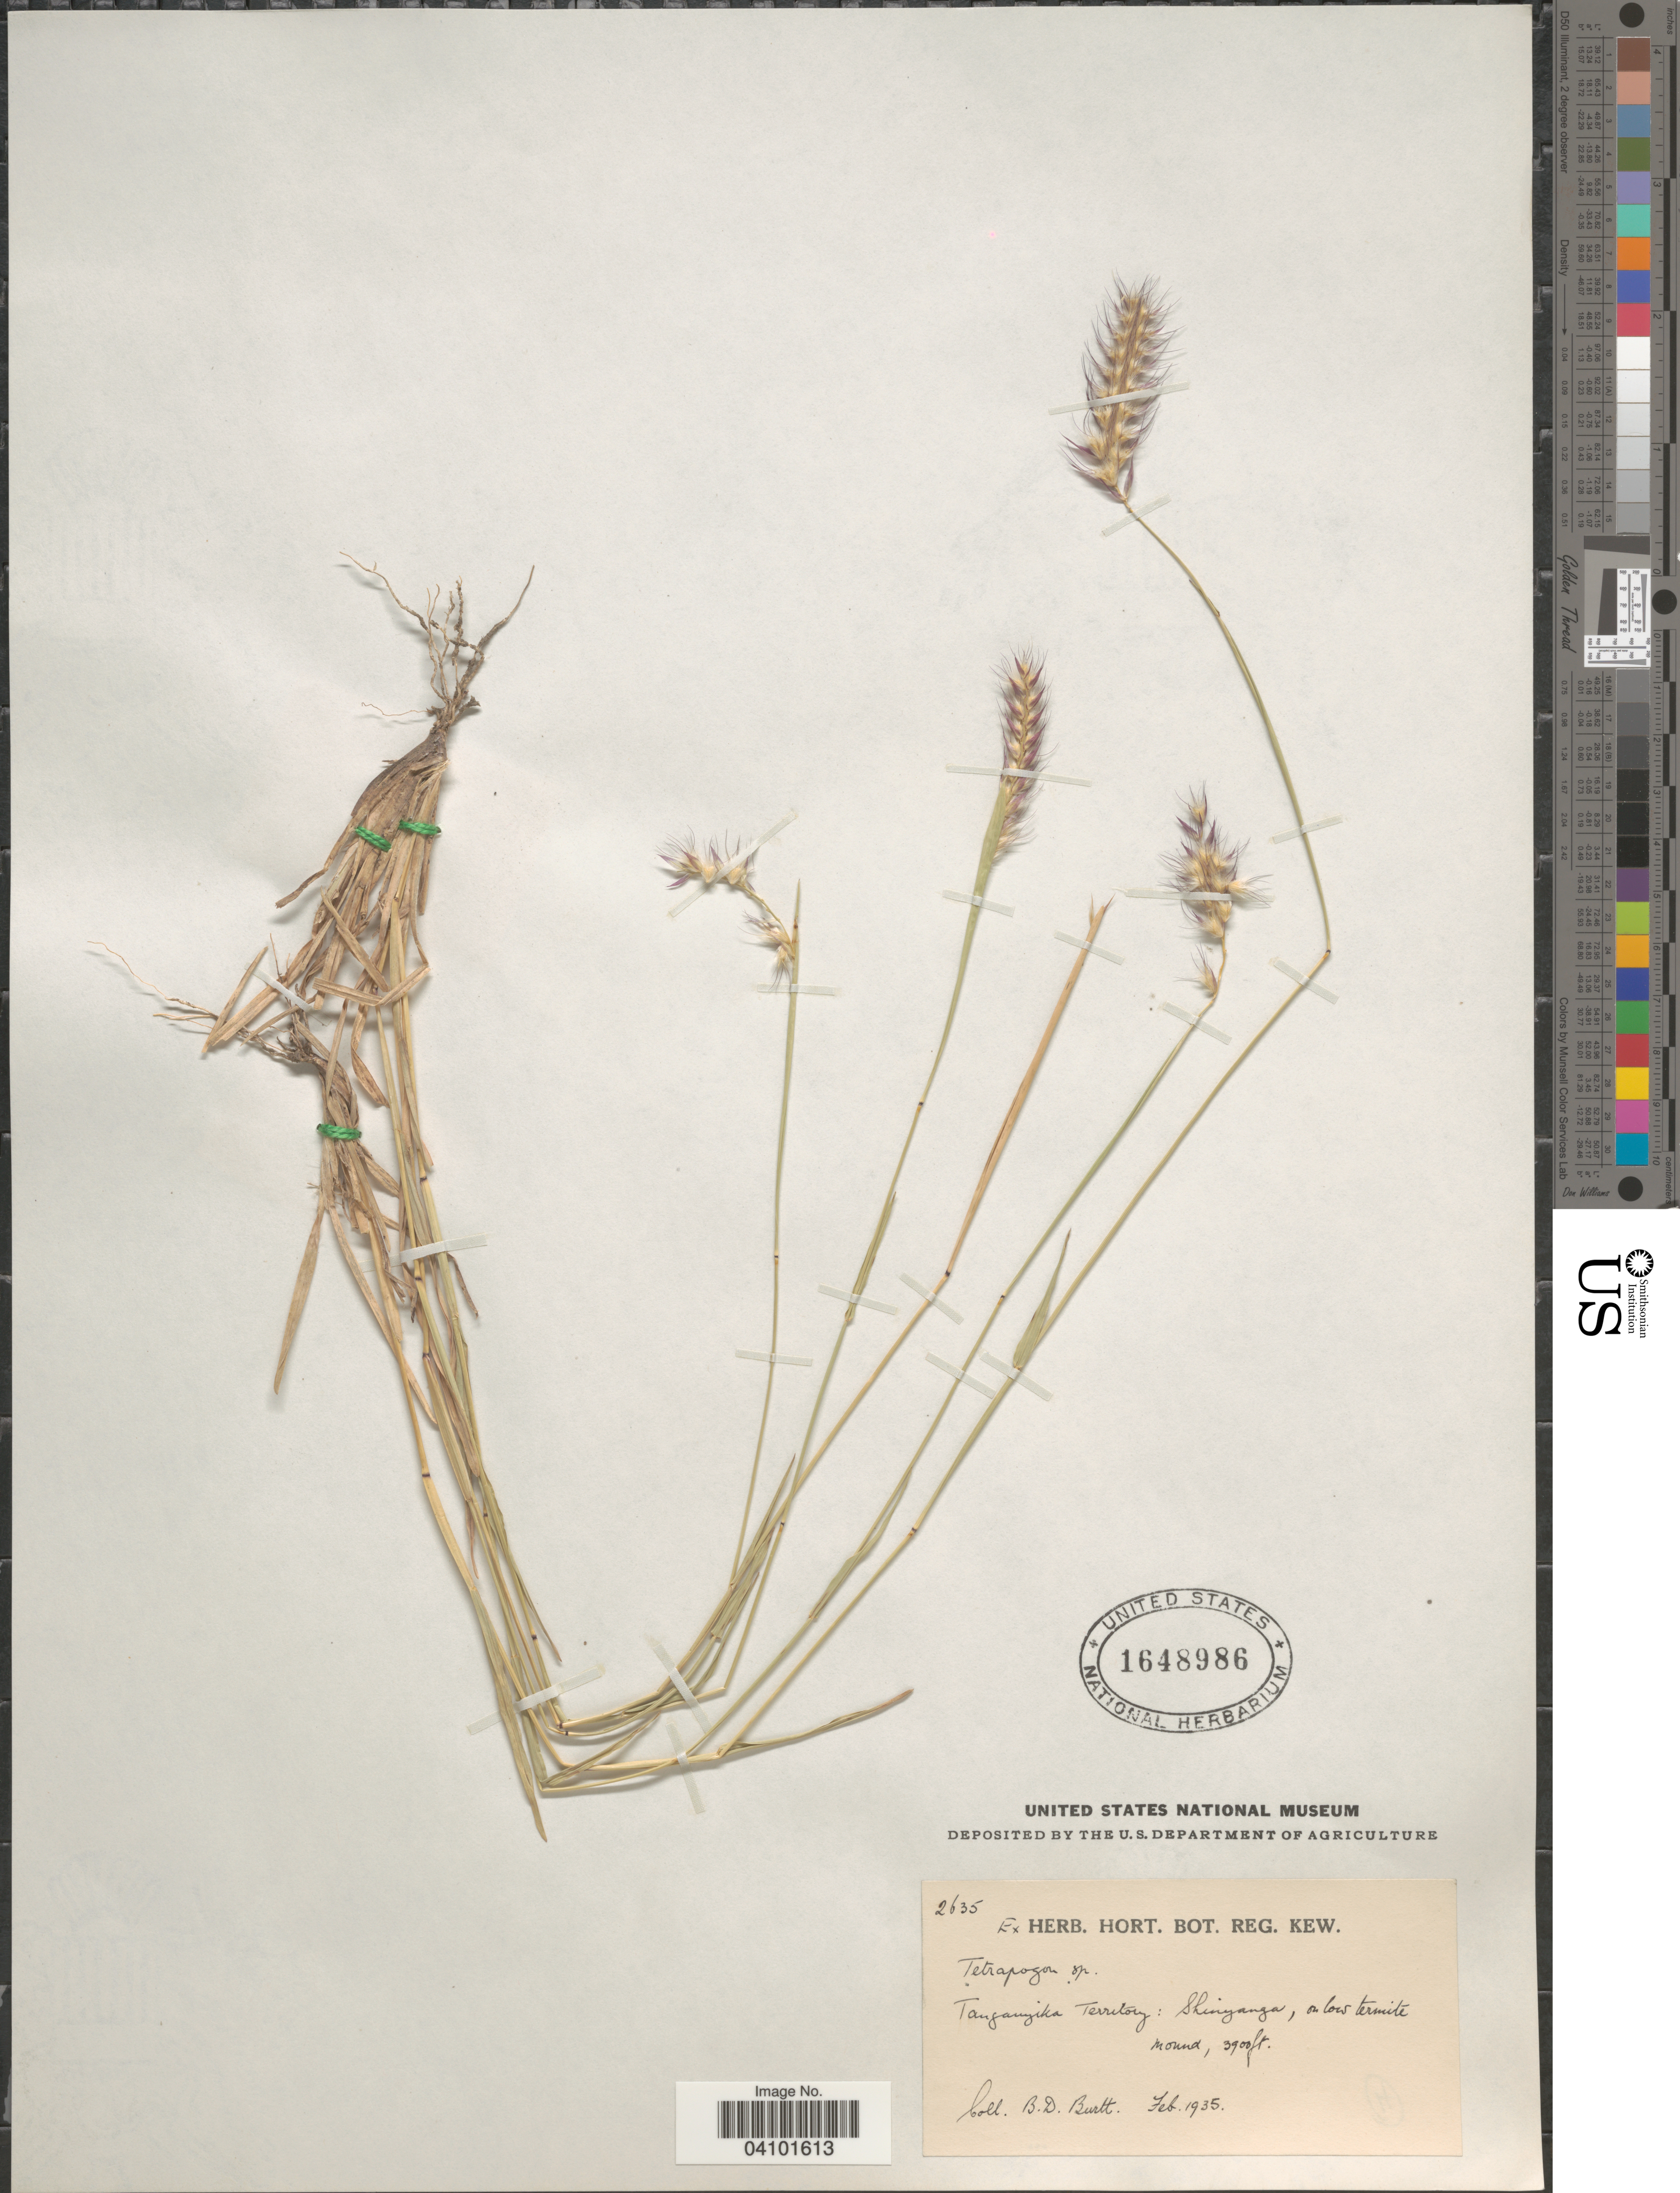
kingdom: Plantae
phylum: Tracheophyta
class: Liliopsida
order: Poales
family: Poaceae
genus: Tetrapogon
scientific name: Tetrapogon cenchriformis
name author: (A. Rich.) Clayton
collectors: B. D. Burtt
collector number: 2635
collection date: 1935-02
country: Tanzania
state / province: Shinyanga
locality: Tanganyika Territory.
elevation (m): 1189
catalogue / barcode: US 1648986